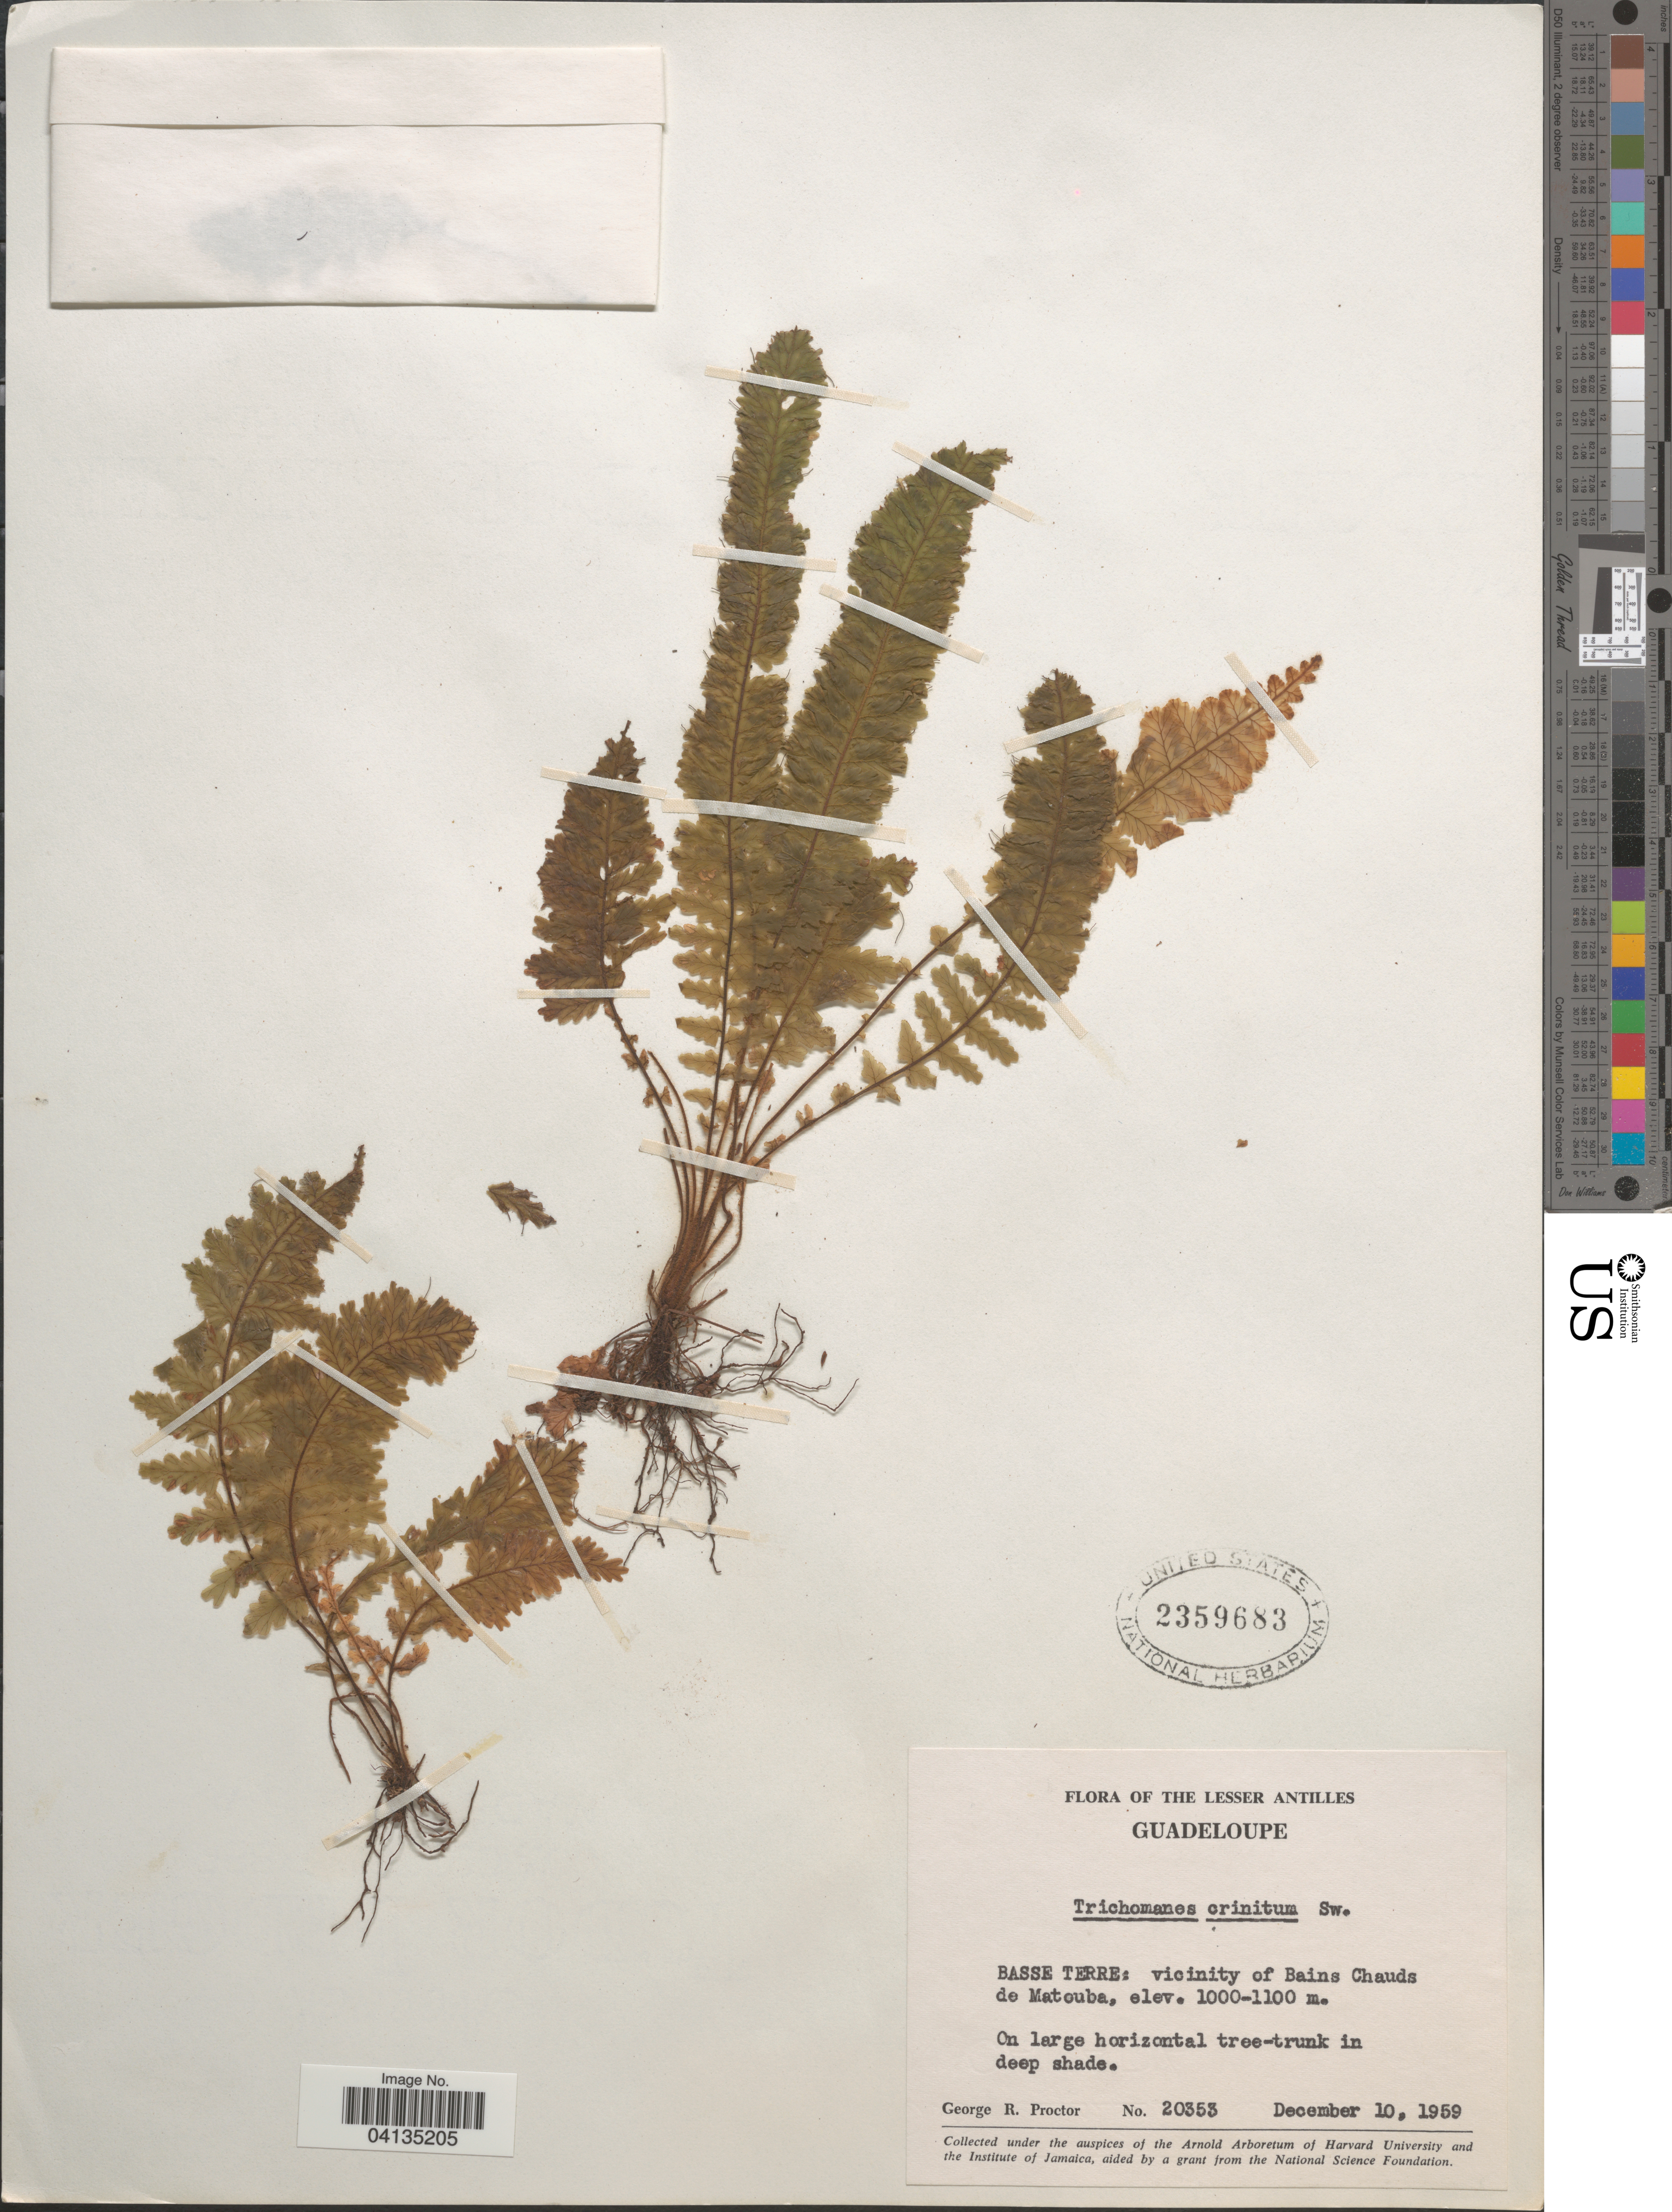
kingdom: Plantae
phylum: Tracheophyta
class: Polypodiopsida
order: Hymenophyllales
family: Hymenophyllaceae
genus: Trichomanes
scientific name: Trichomanes crinitum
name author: Sw.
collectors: G. Proctor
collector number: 20353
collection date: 1959-12-10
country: Guadeloupe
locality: Lesser Antilles. Basse Terre: vicinity of Bains Chauds de Matouba.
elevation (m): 1000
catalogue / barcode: US 2359683